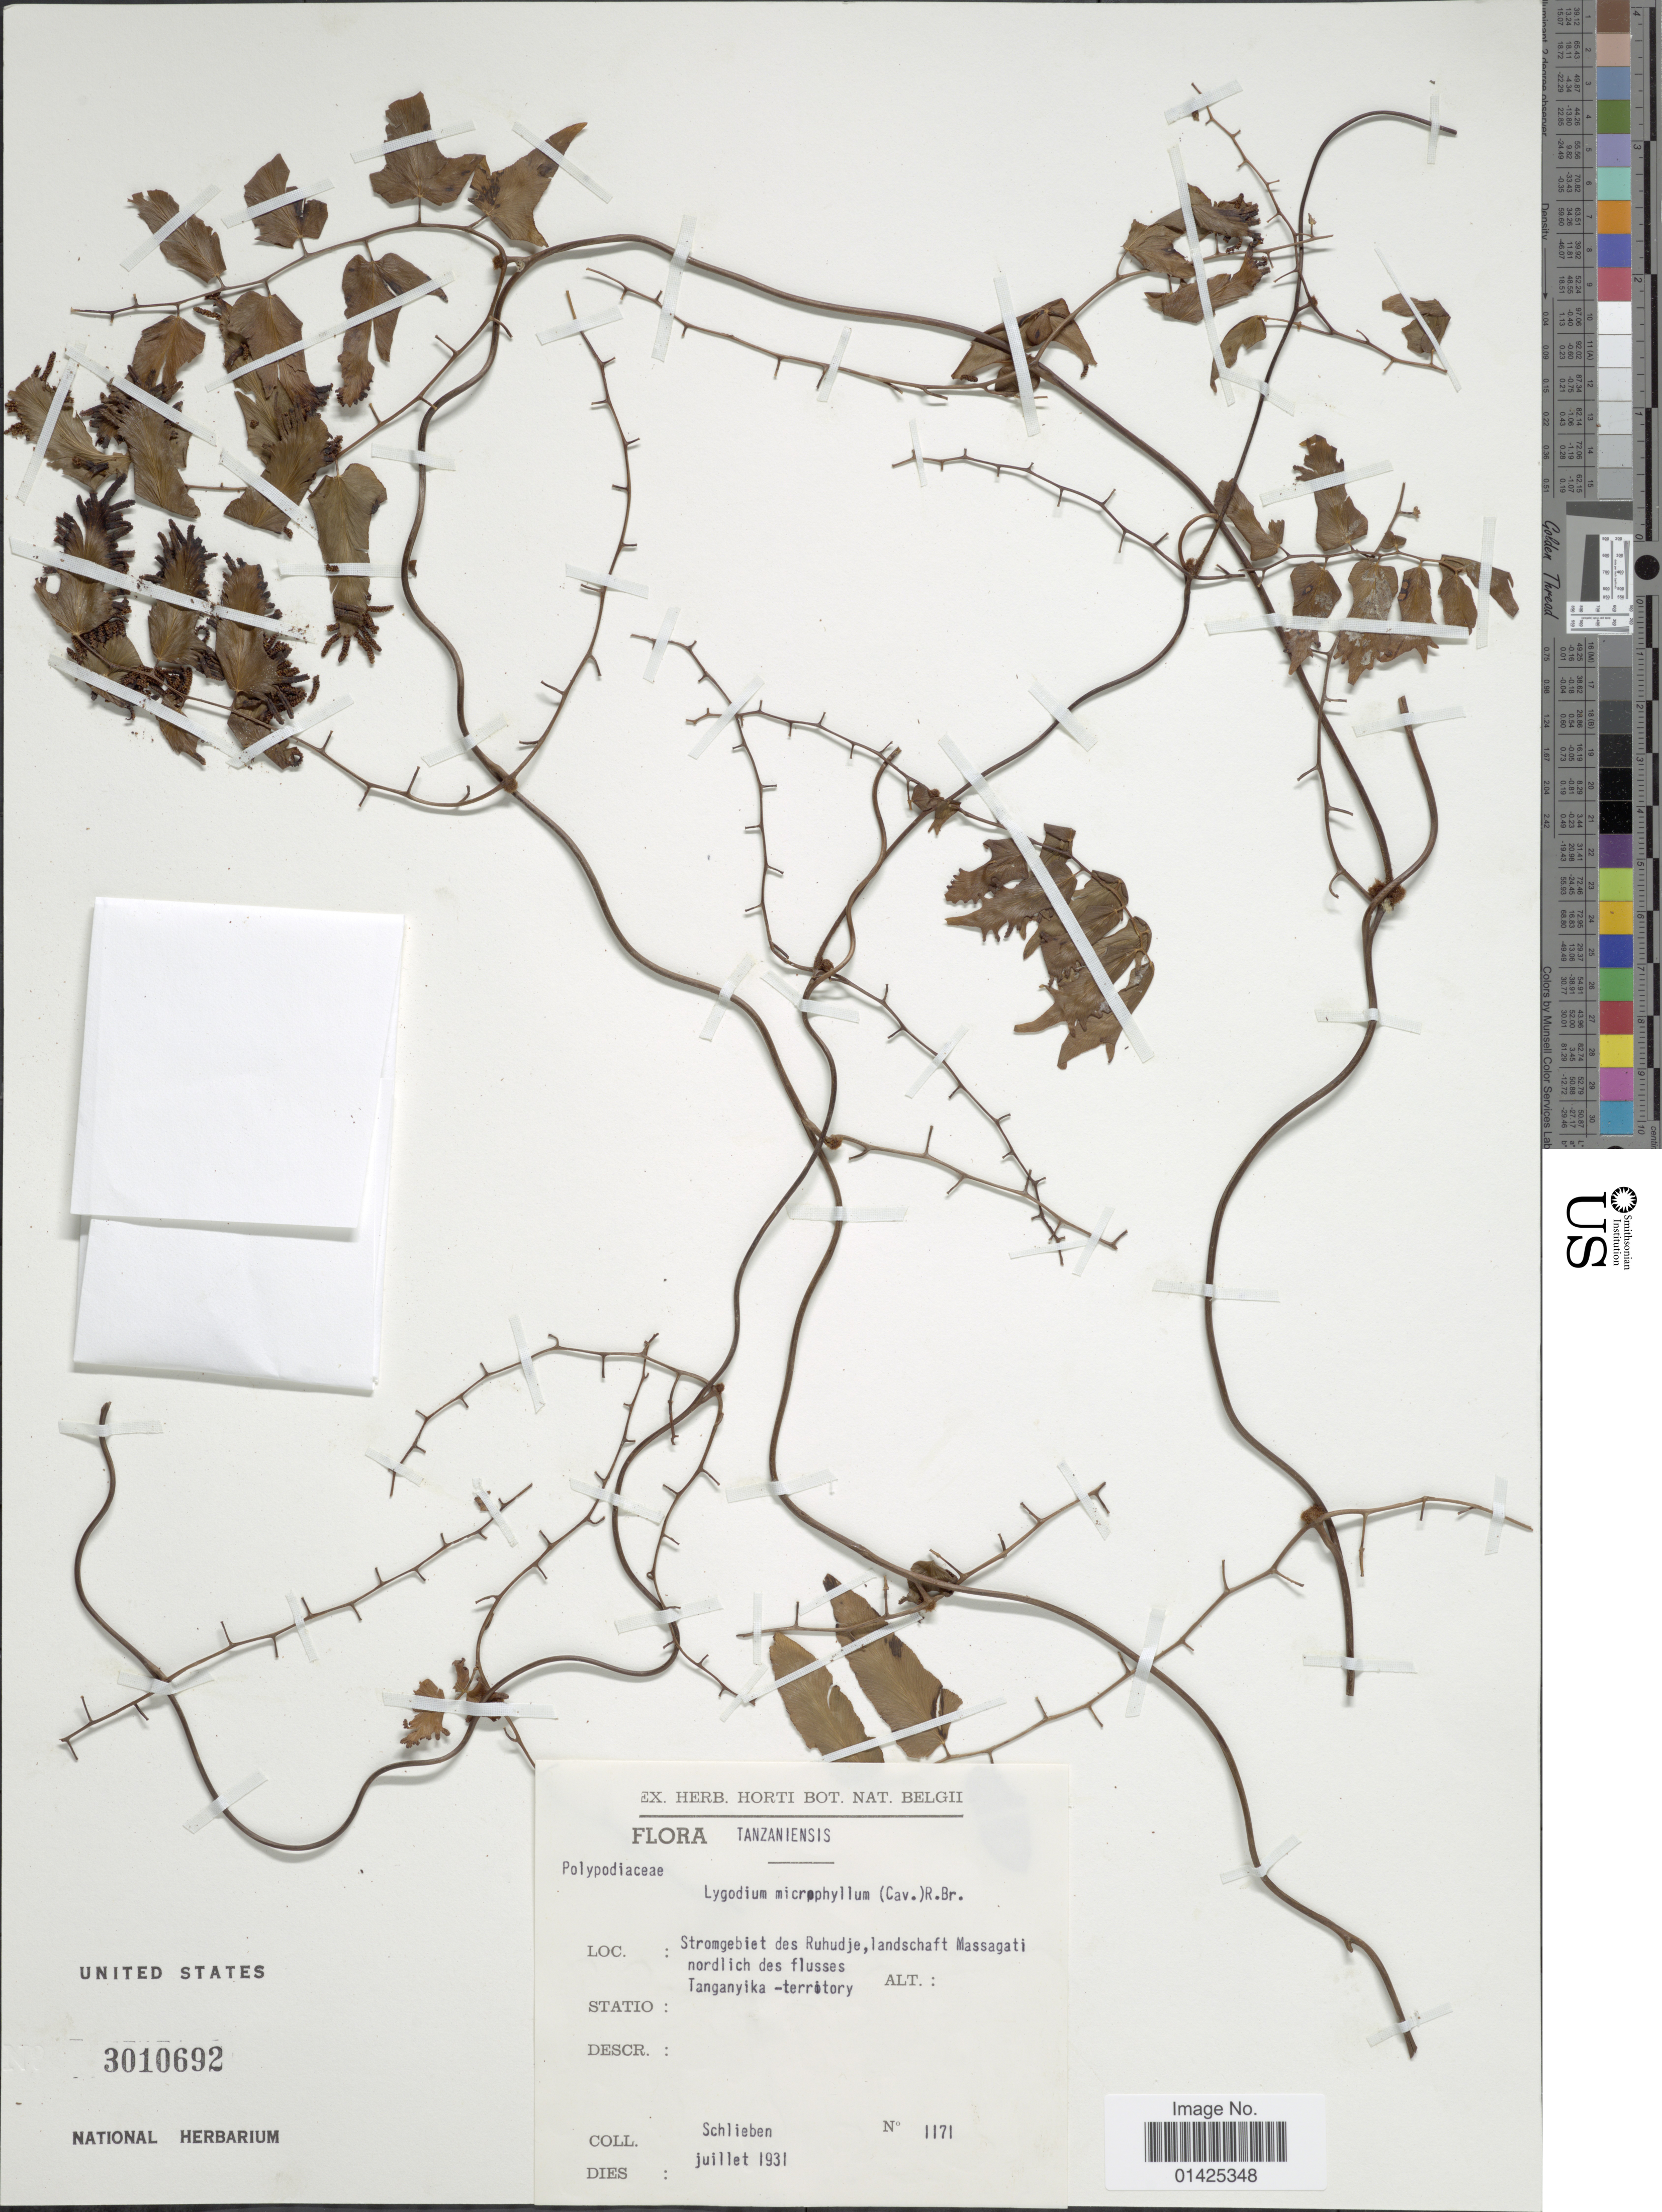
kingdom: Plantae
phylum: Tracheophyta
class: Polypodiopsida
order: Schizaeales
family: Lygodiaceae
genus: Lygodium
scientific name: Lygodium microphyllum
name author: (Cav.) R. Br.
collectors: Schlieben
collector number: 1171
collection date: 1931-07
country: Tanzania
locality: Stromgebiet des Ruhudje, landschaft Massagati nordlich des flusses.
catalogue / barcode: US 3010692